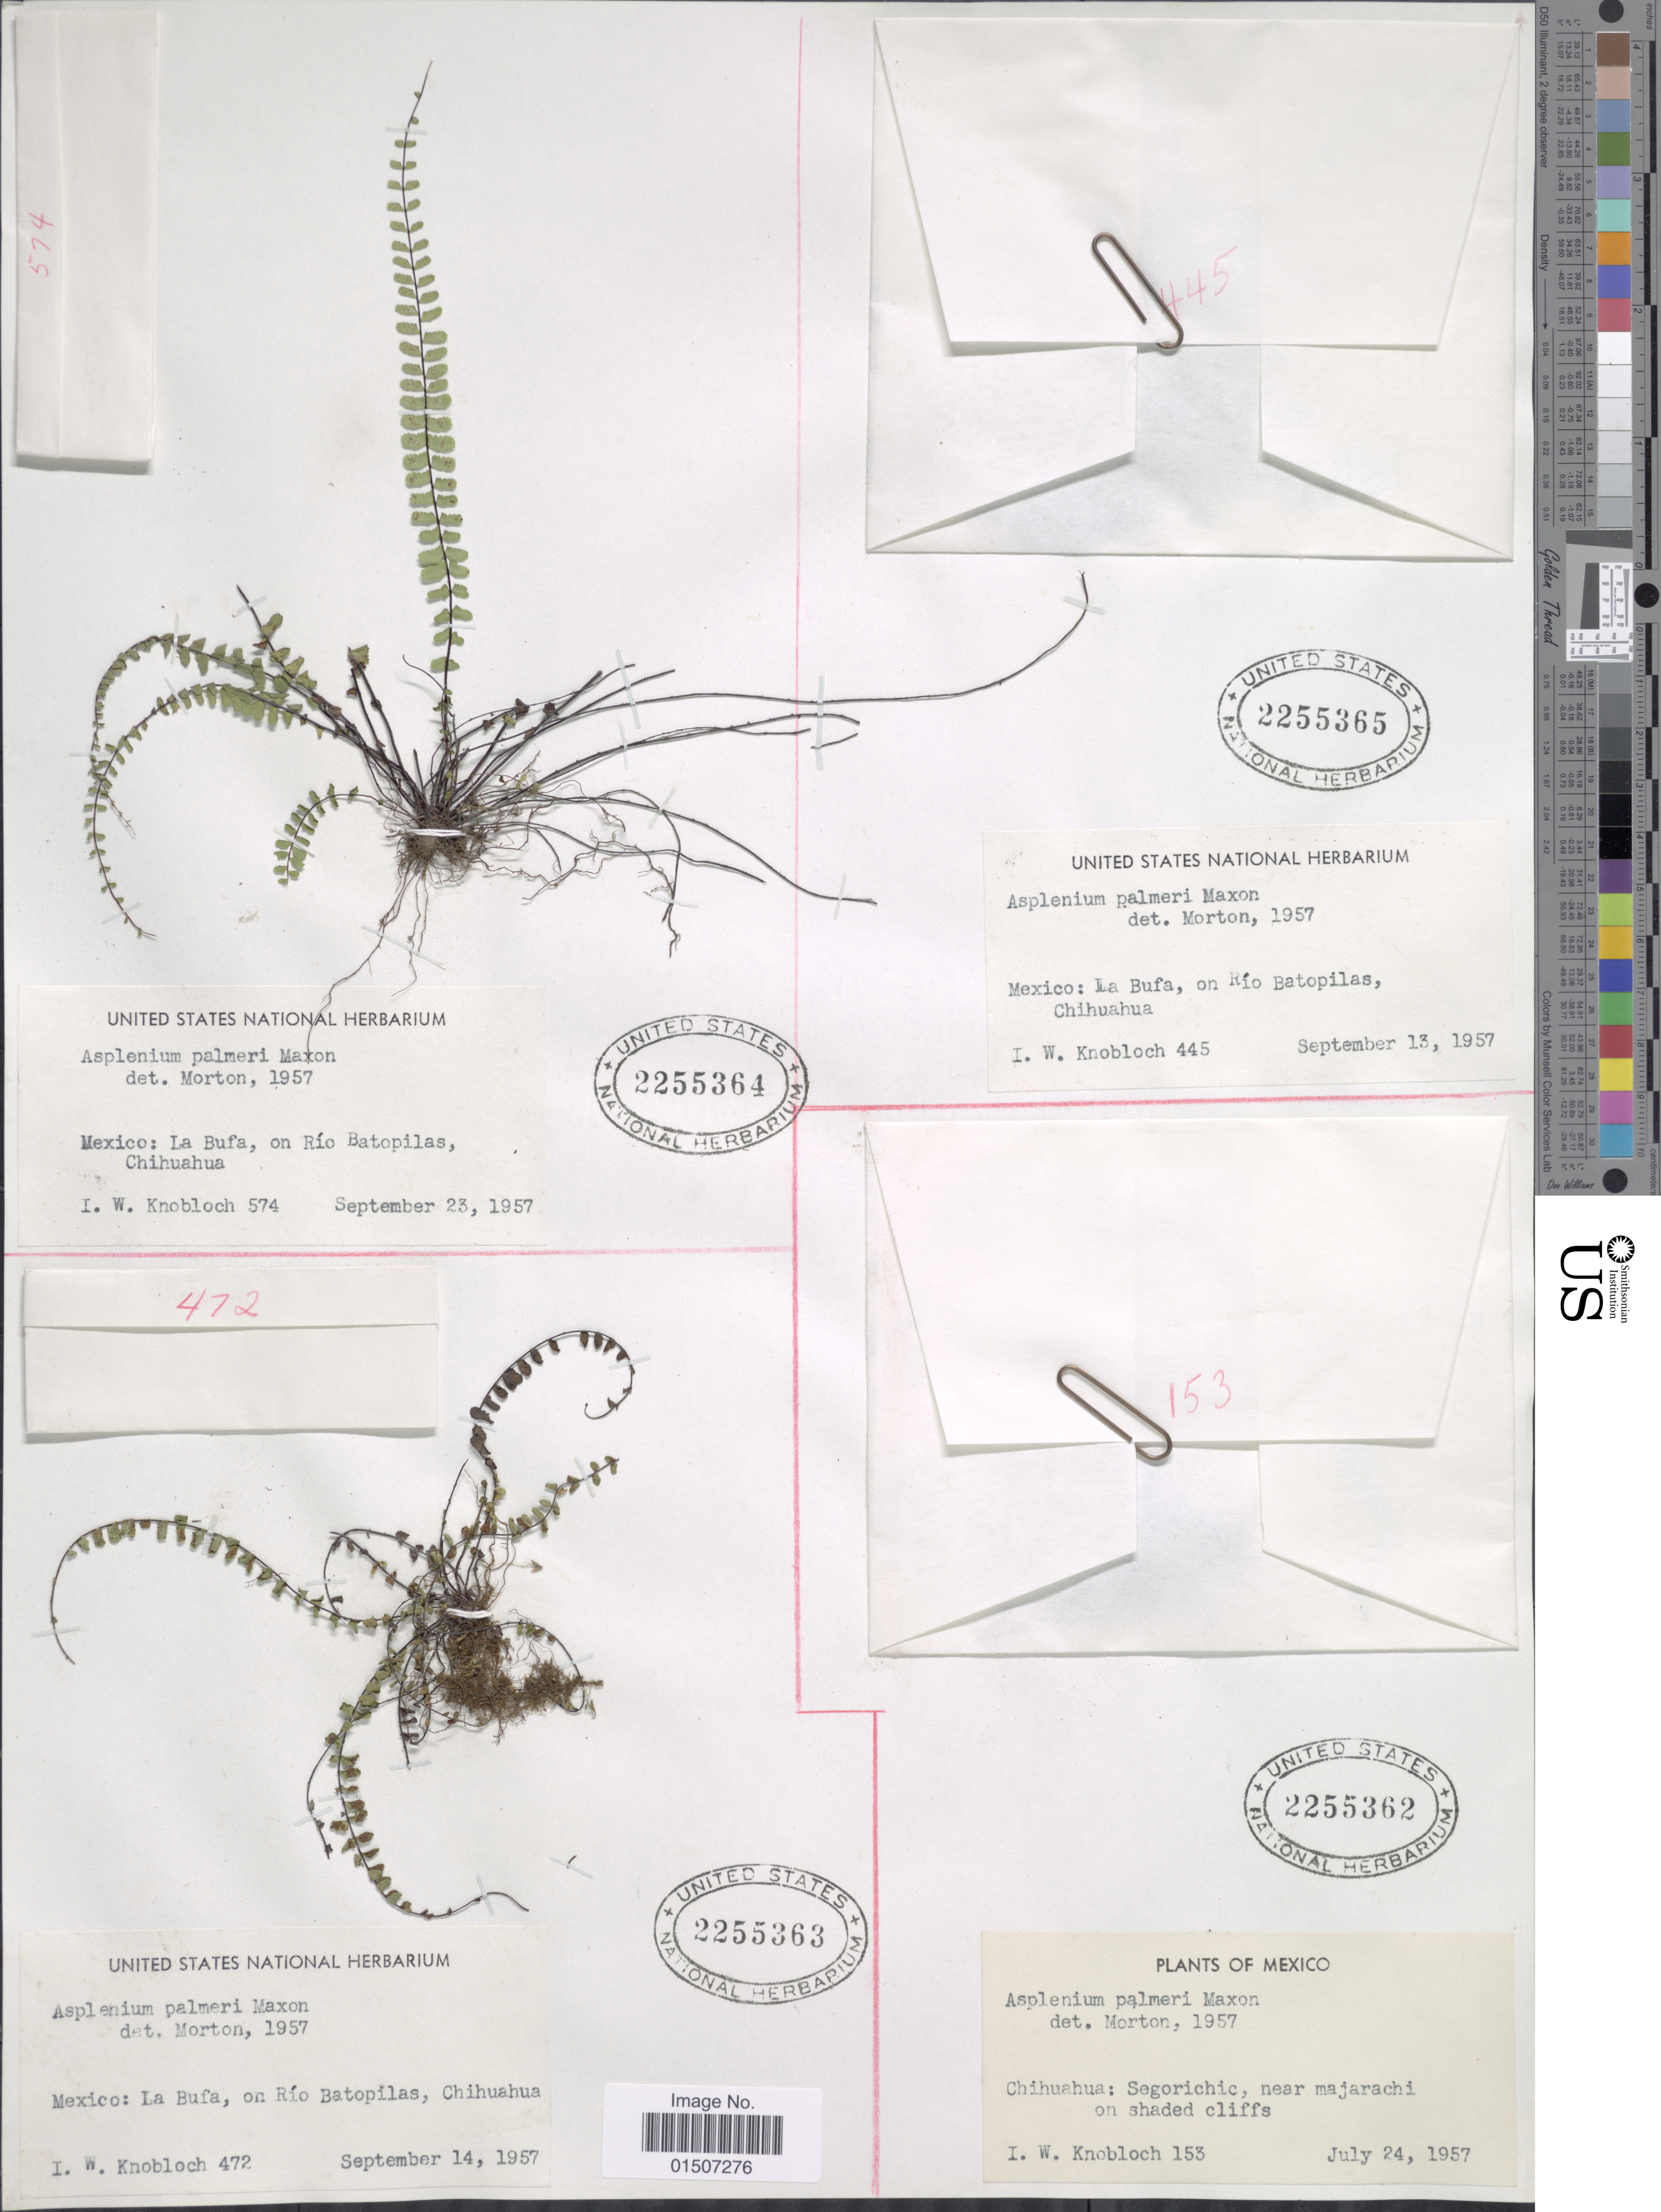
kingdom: Plantae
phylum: Tracheophyta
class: Polypodiopsida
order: Polypodiales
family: Aspleniaceae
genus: Asplenium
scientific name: Asplenium palmeri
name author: Maxon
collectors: I. W. Knobloch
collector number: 574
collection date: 1957-09-23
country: Mexico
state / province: Chihuahua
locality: La Bufa, on Río Batopilas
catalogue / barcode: US 2255364-3